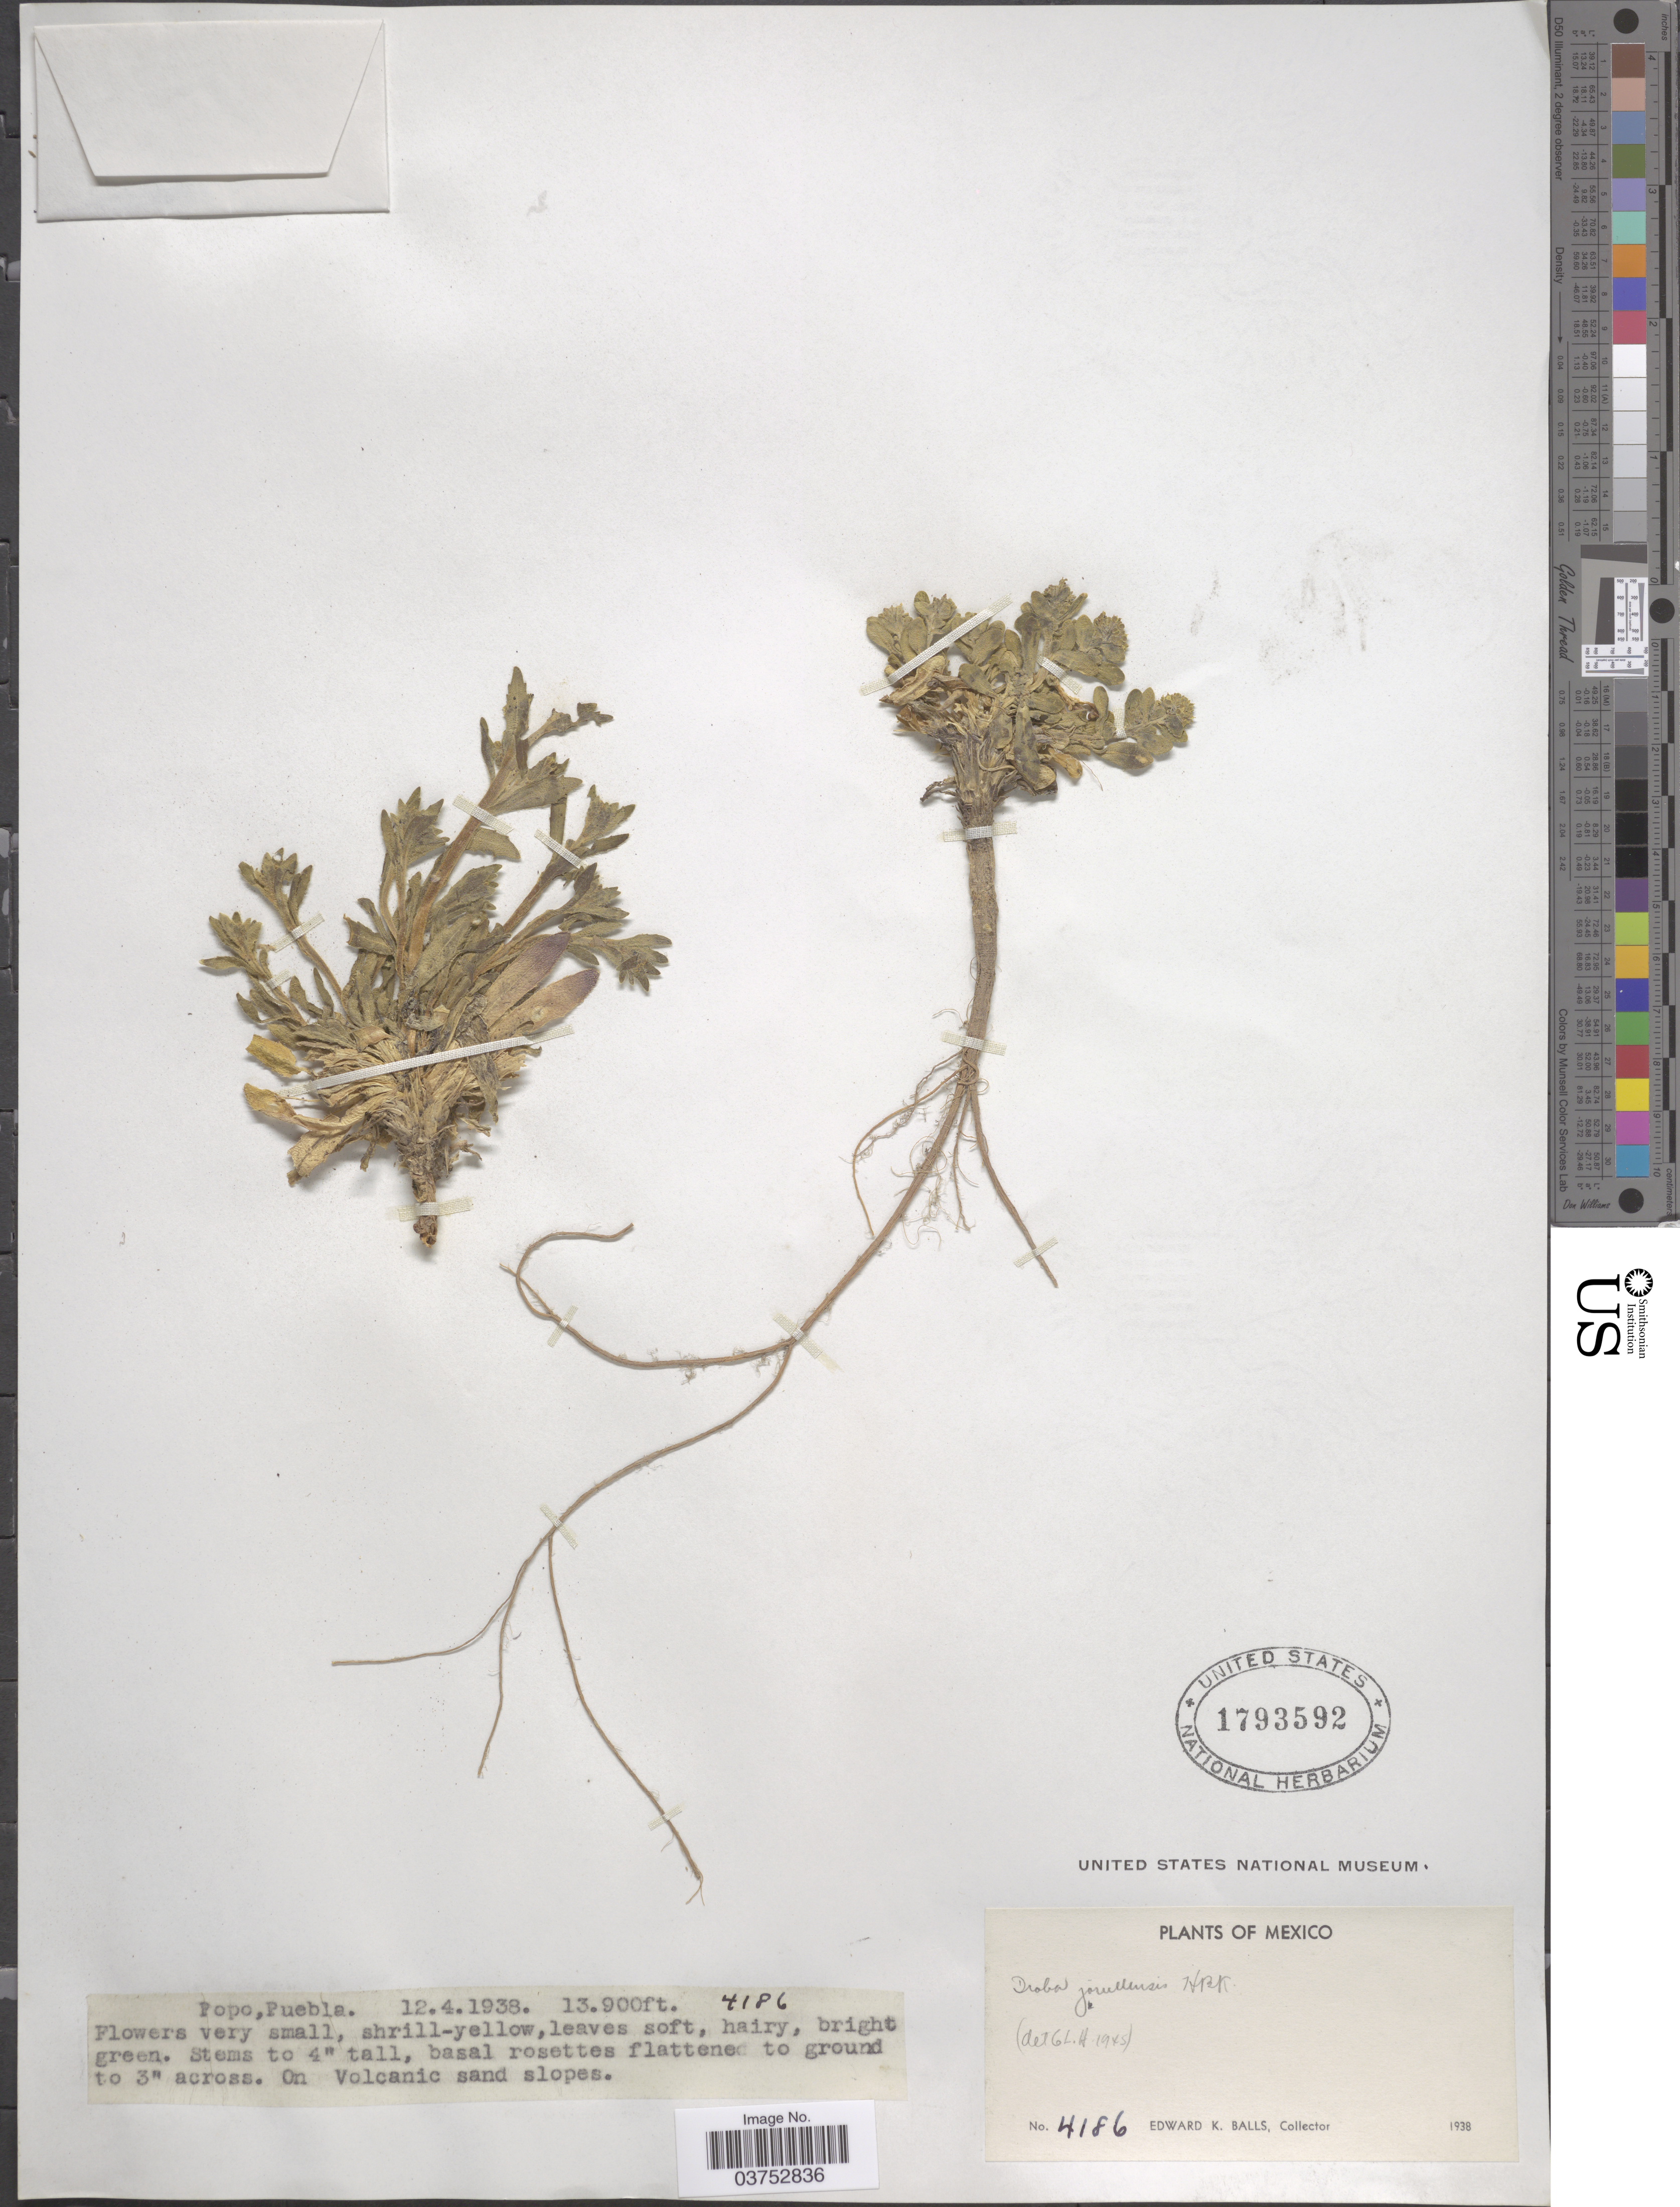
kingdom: Plantae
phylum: Tracheophyta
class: Magnoliopsida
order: Brassicales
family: Brassicaceae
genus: Draba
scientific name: Draba jorullensis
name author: Kunth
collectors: E. K. Balls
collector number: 4186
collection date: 1938-04-12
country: Mexico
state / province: Puebla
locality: Popo.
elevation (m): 4237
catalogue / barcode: US 1793592